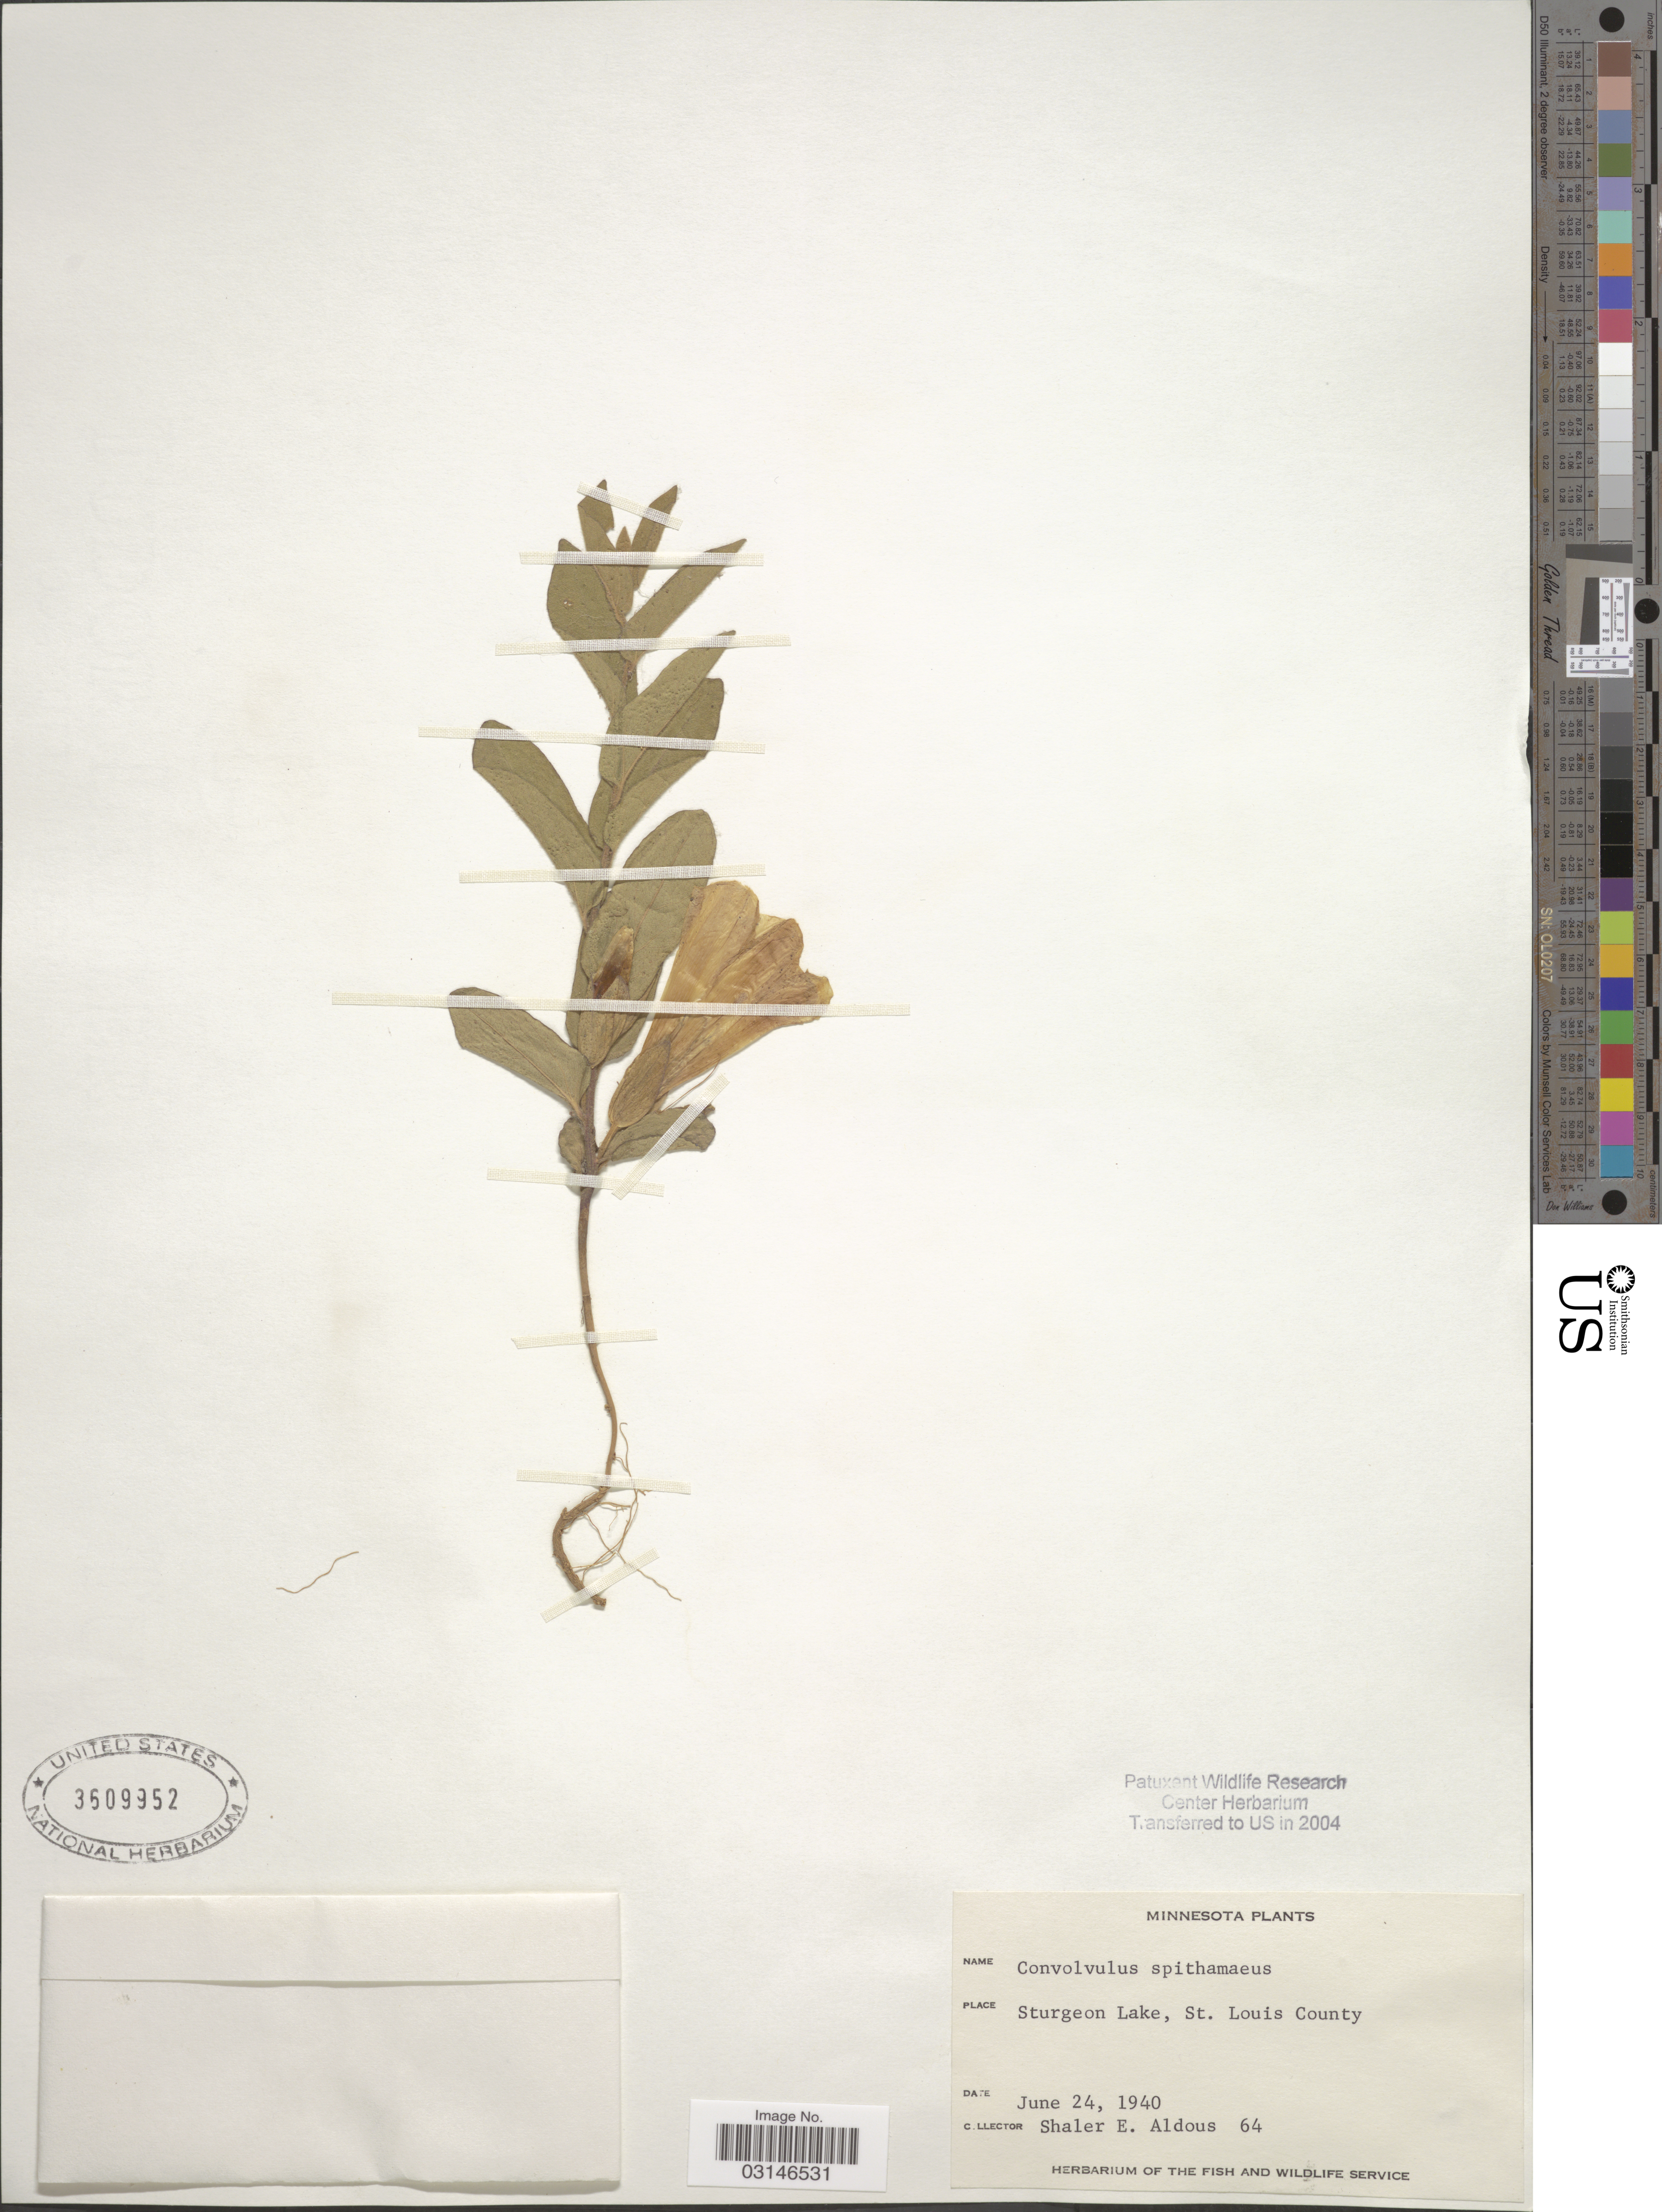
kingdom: Plantae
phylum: Tracheophyta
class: Magnoliopsida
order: Solanales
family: Convolvulaceae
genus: Calystegia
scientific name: Calystegia spithamaea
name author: (L.) Pursh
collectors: S. Aldous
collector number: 64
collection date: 1940-06-24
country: United States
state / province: Minnesota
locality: Sturgeon Lake, St. Louis County.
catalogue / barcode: US 3609952